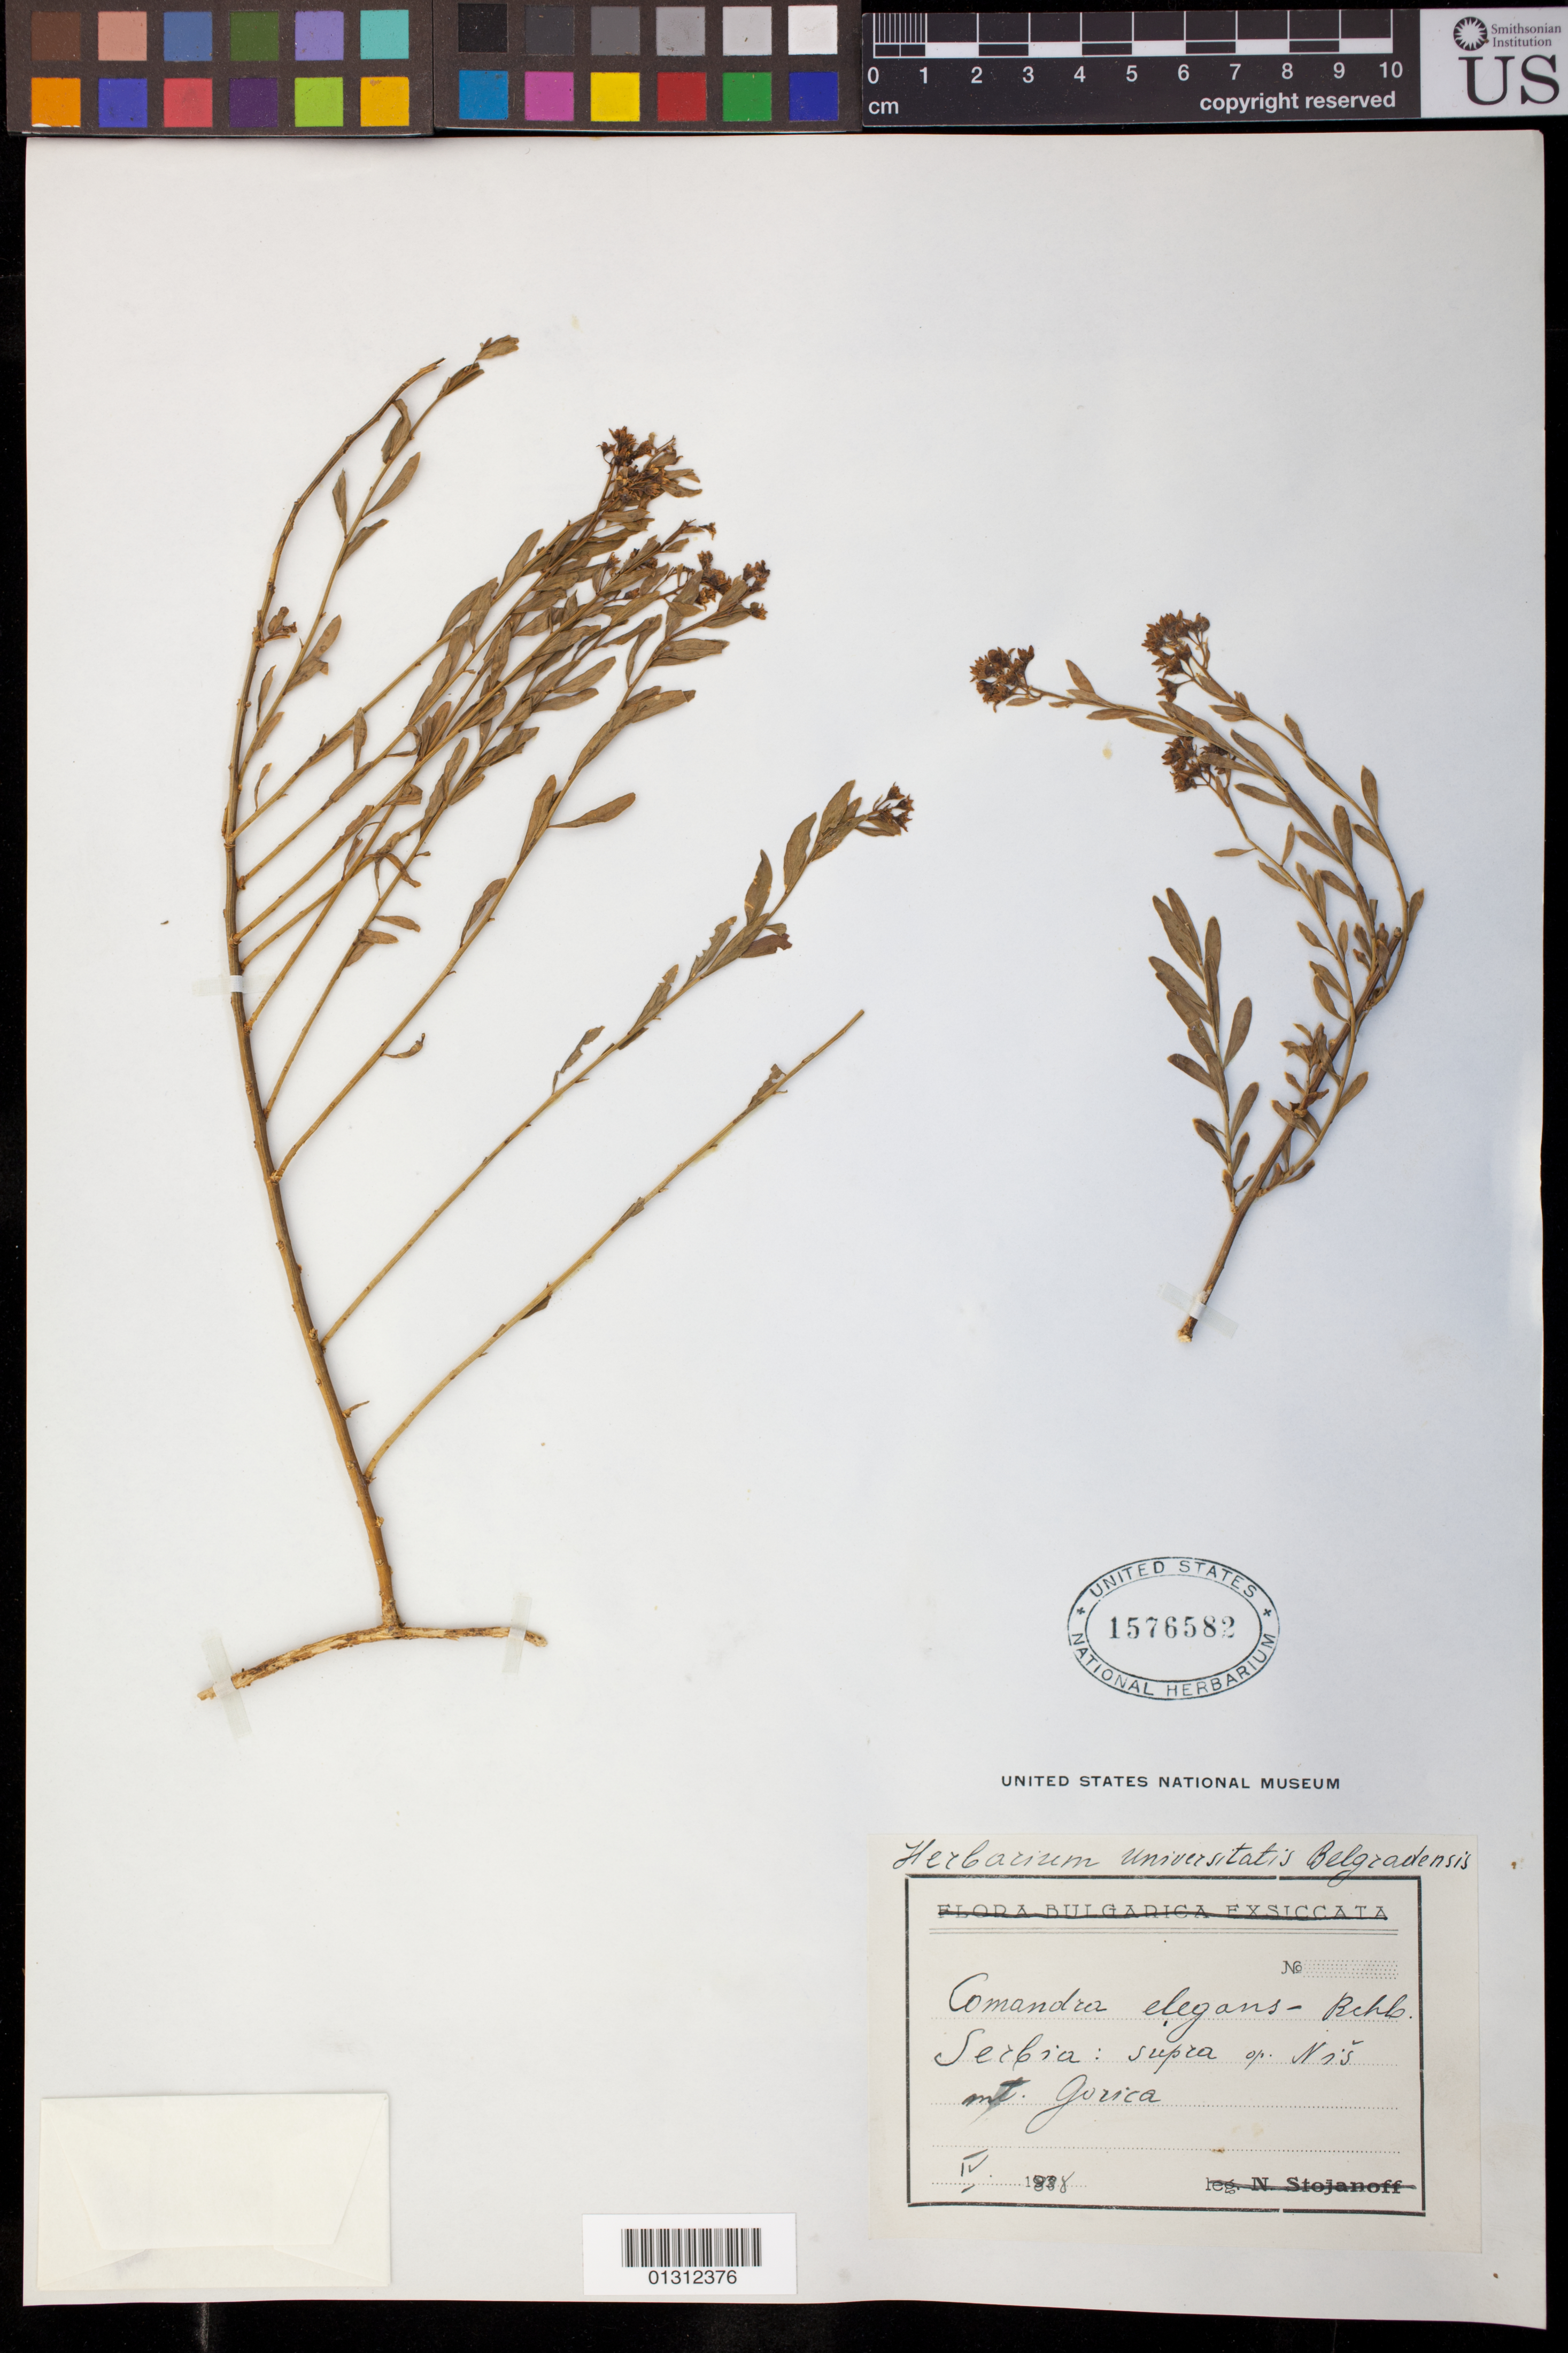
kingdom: Plantae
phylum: Tracheophyta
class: Magnoliopsida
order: Santalales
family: Comandraceae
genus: Comandra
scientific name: Comandra elegans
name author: (Rochel & Rchb.) Rchb. f.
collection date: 1888-04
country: Serbia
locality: Mt. Gorica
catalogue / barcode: US 1576582